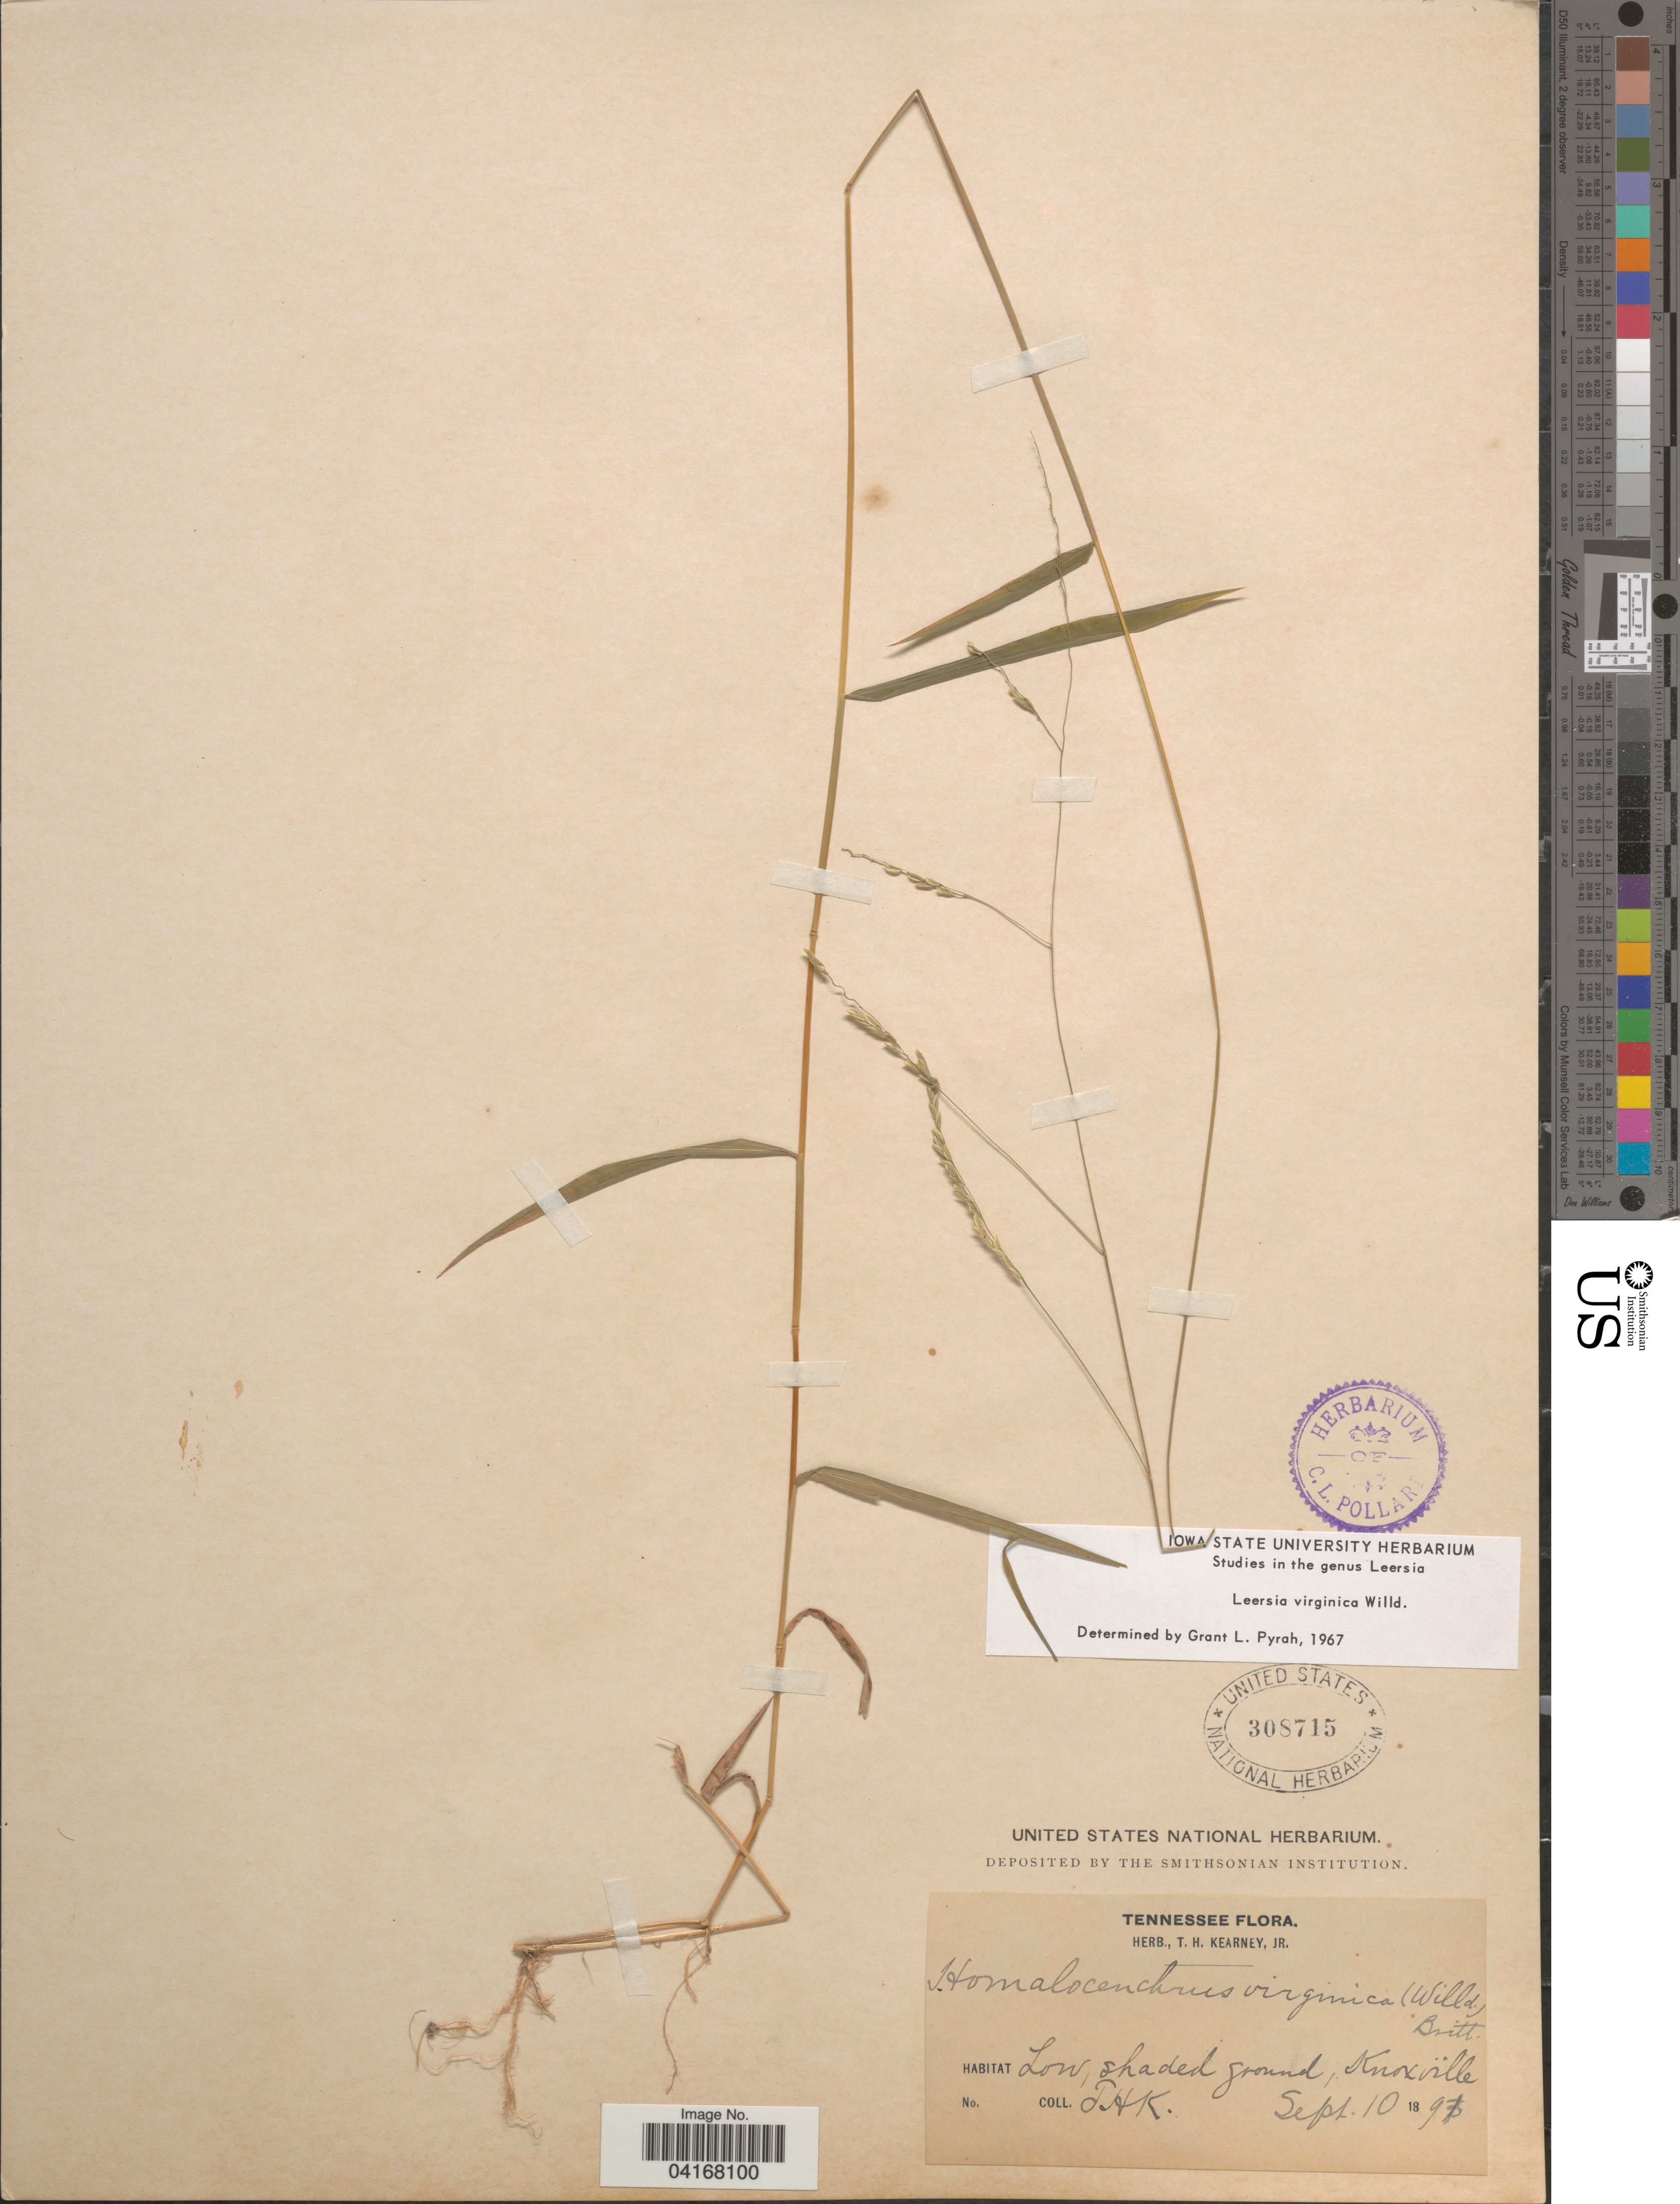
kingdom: Plantae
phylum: Tracheophyta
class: Liliopsida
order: Poales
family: Poaceae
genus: Leersia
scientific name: Leersia virginica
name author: Willd.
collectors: T. H. Kearney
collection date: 1891-09-10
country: United States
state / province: Tennessee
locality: Low, shaded ground, Knoxville.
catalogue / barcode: US 308715